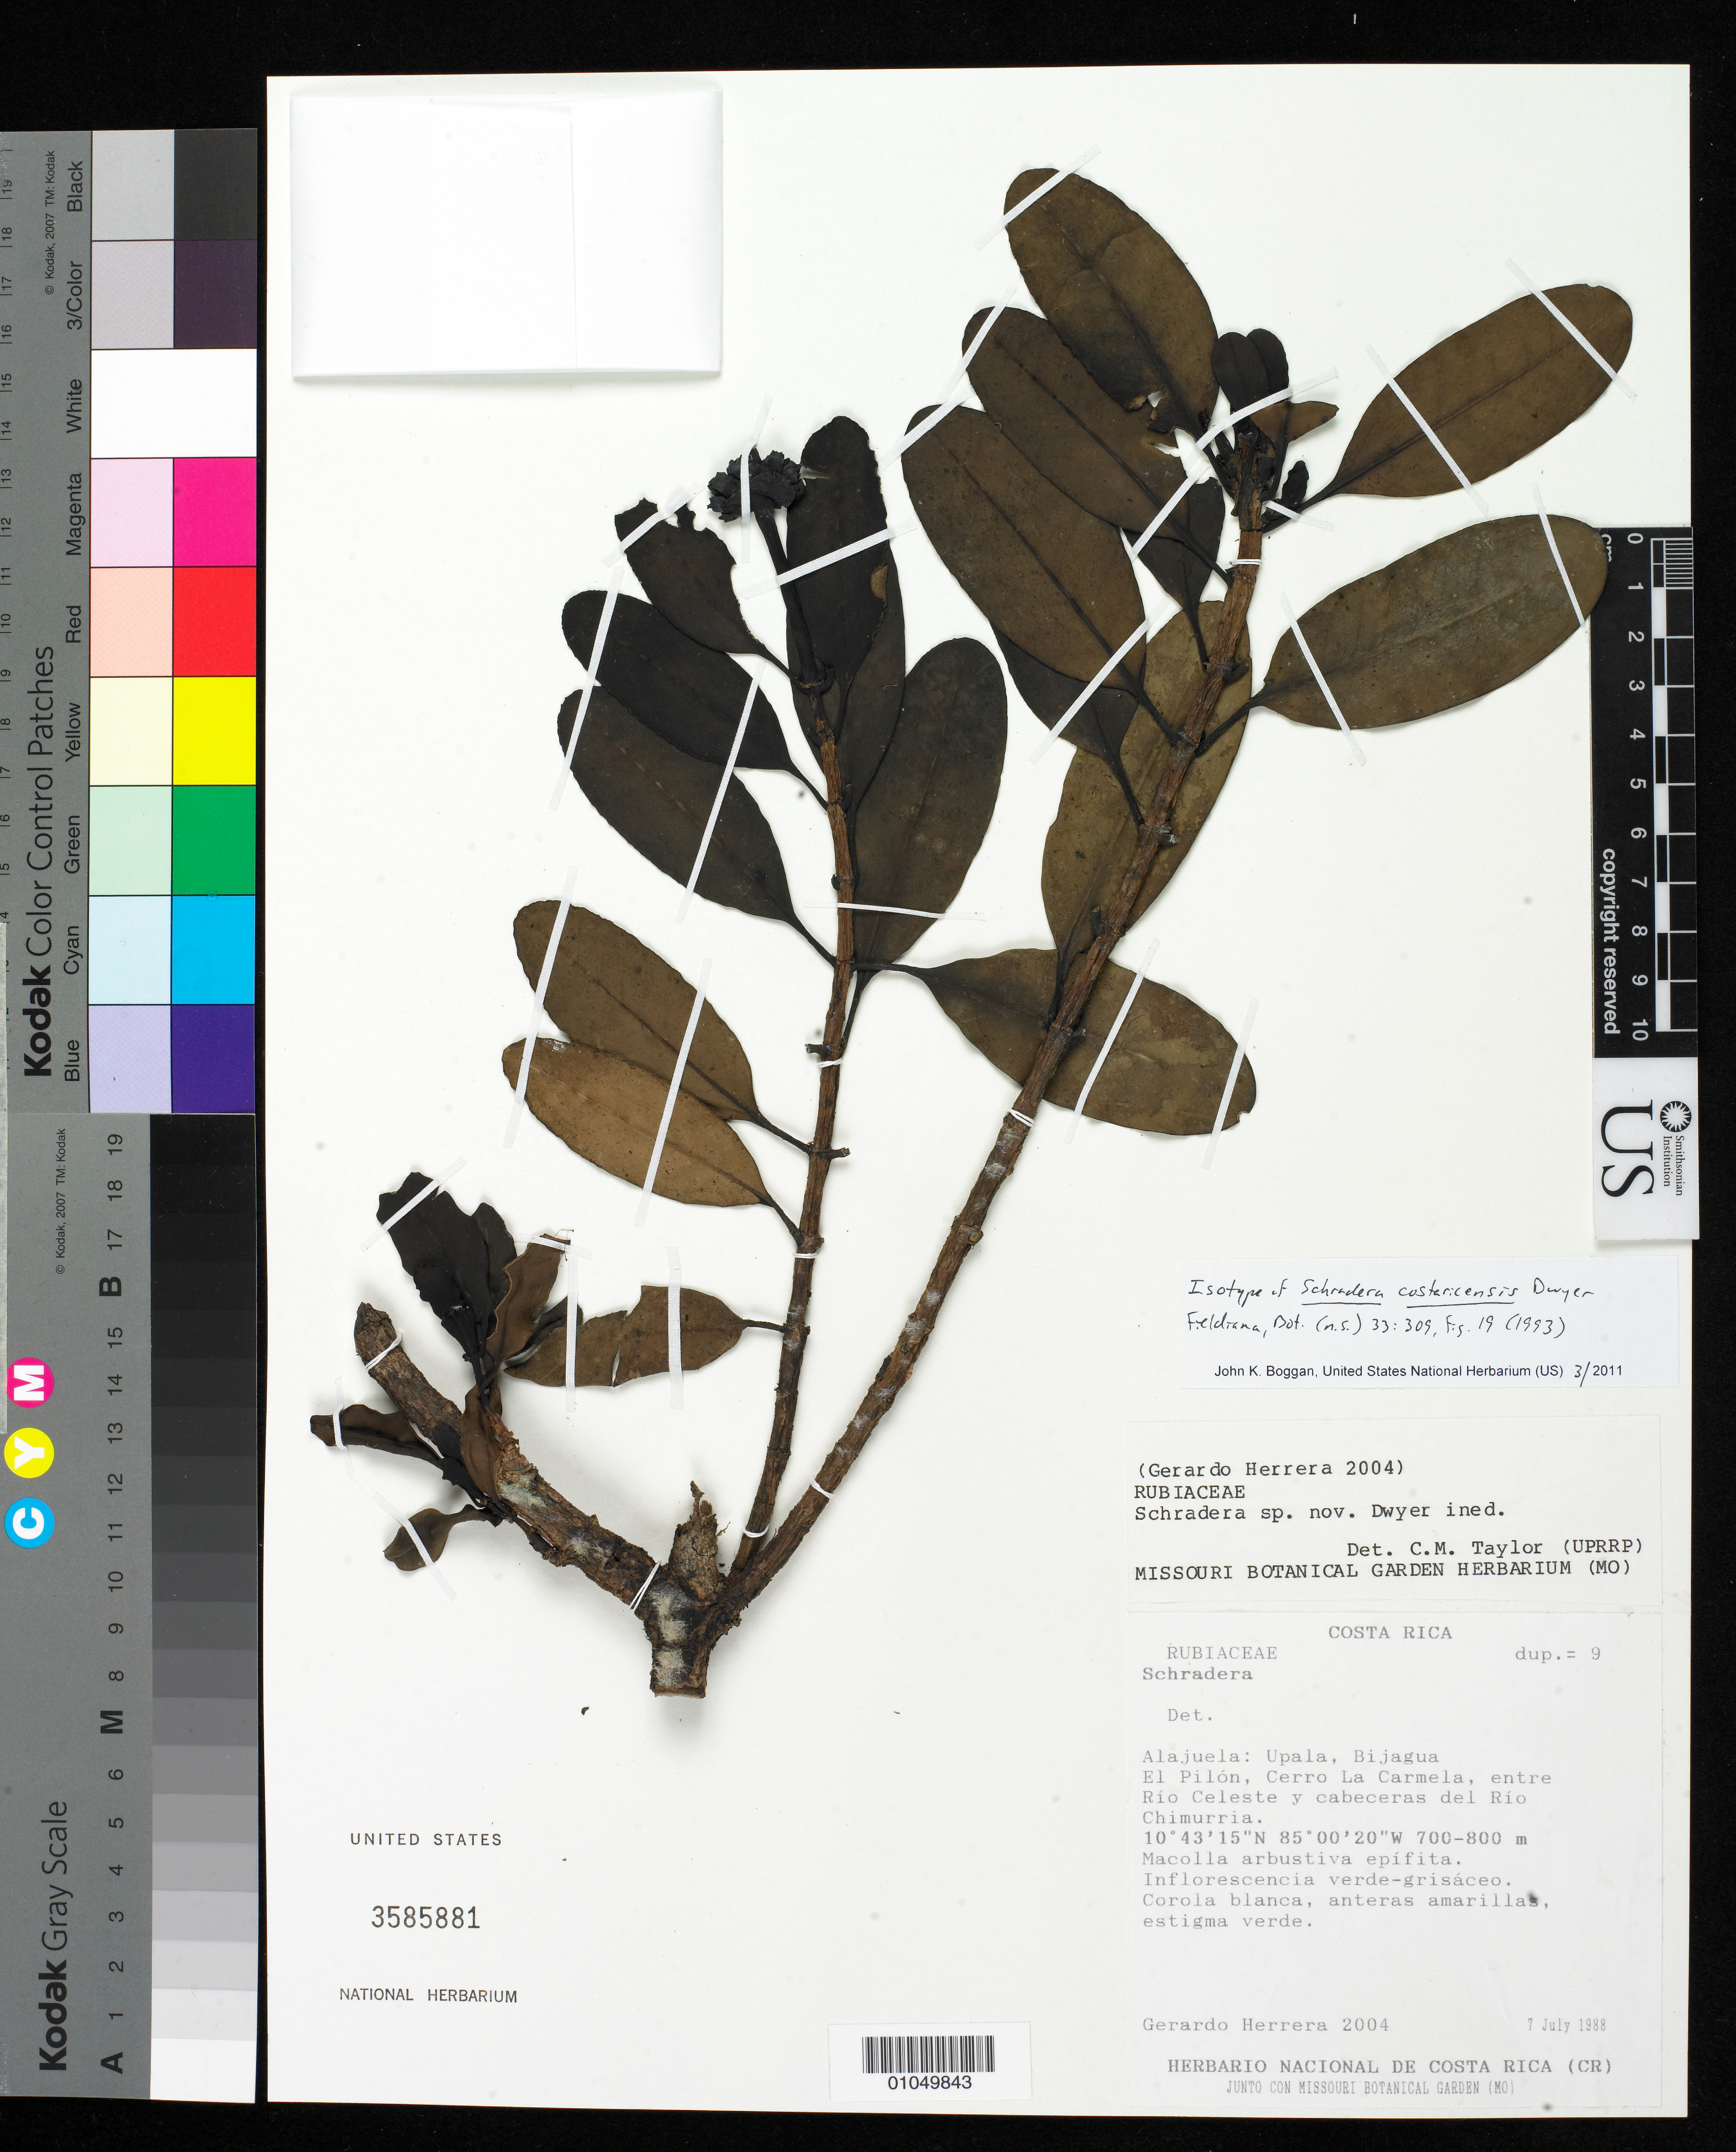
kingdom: Plantae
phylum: Tracheophyta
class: Magnoliopsida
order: Gentianales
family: Rubiaceae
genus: Schradera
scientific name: Schradera costaricensis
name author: Dwyer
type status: Isotype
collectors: G. Herrera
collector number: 2004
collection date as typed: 07 Jul 1988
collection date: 1988-07-07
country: Costa Rica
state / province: Alajuela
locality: Alajuela: Upala, Bijagua, El Pilón, Cerro La Carmala, entre Río Celeste y cabeceras del Río Chimurria.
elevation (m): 700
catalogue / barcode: US 3585881